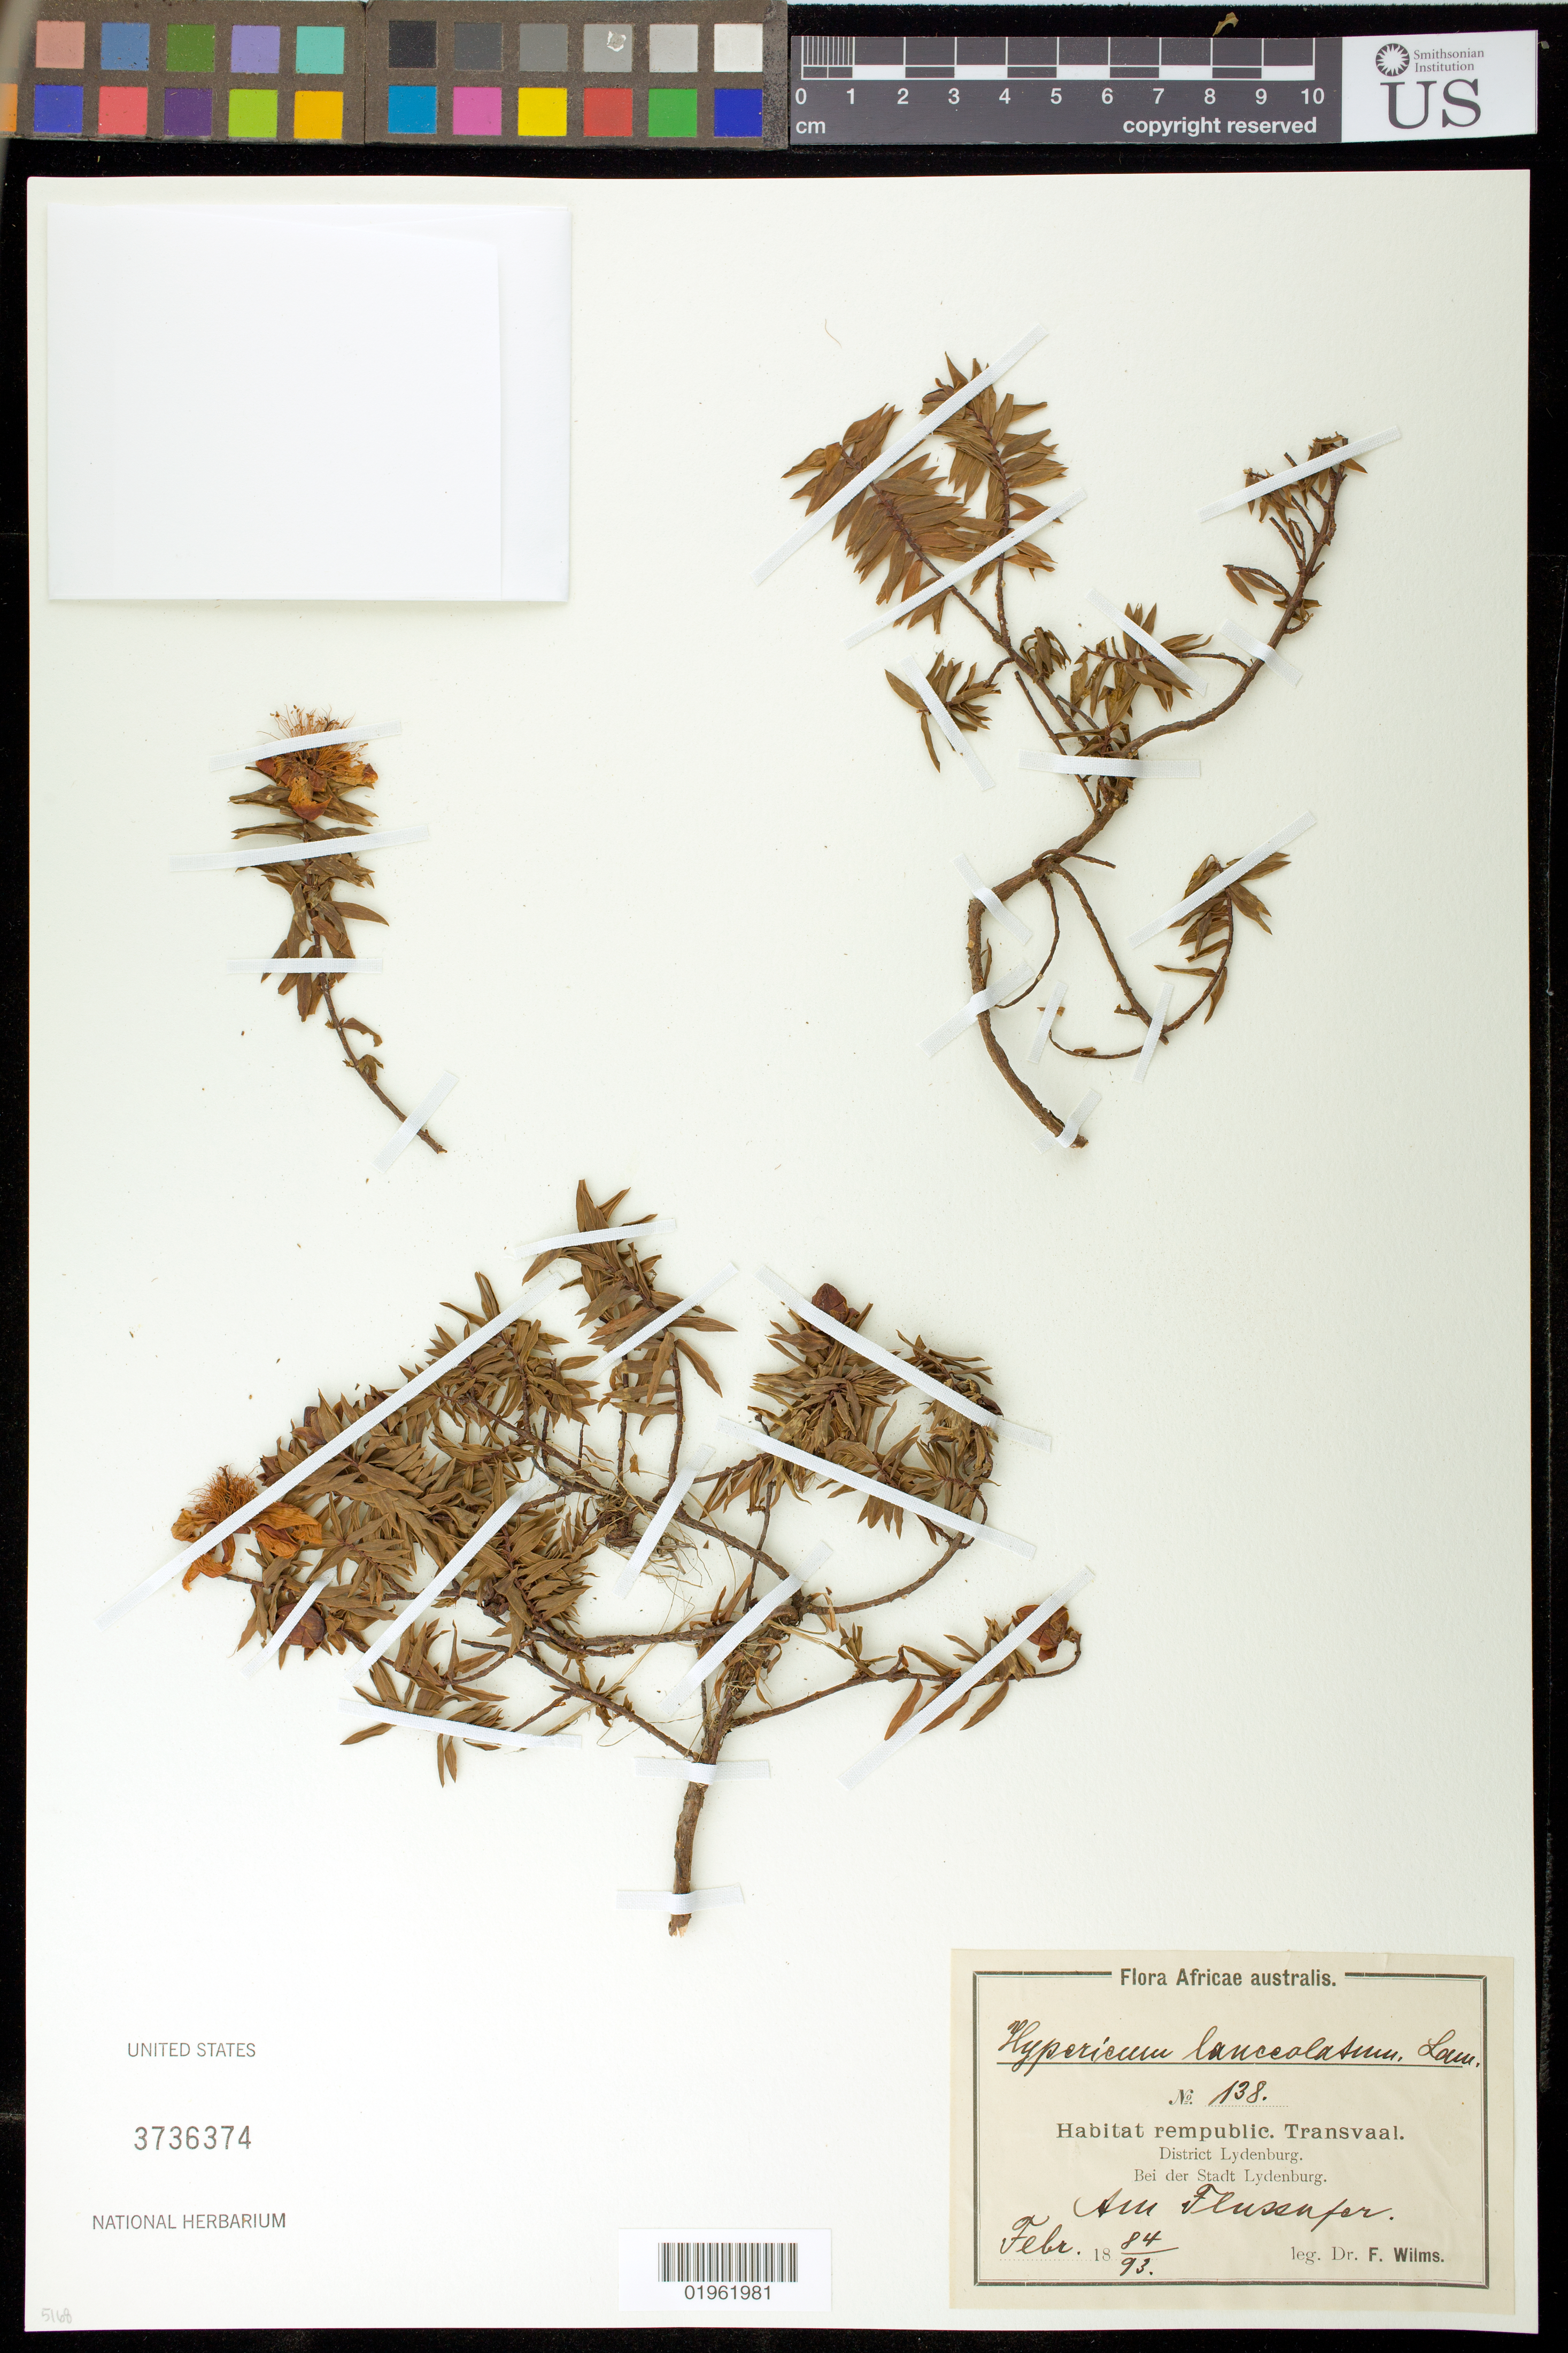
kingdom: Plantae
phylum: Tracheophyta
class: Magnoliopsida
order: Malpighiales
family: Hypericaceae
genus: Hypericum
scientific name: Hypericum revolutum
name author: Vahl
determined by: Strong, Mark T., (BOT), Smithsonian Institution - National Museum of Natural History (UNITED STATES)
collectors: F. Wilms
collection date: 1884-02/1893-02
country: South Africa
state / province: Mpumalanga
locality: District Lydenburg. Bei der Stadt Lydenburg. Am Flussufer. [By the city Lydenburg. At the riverbank]. Transvaal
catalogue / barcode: US 3736374